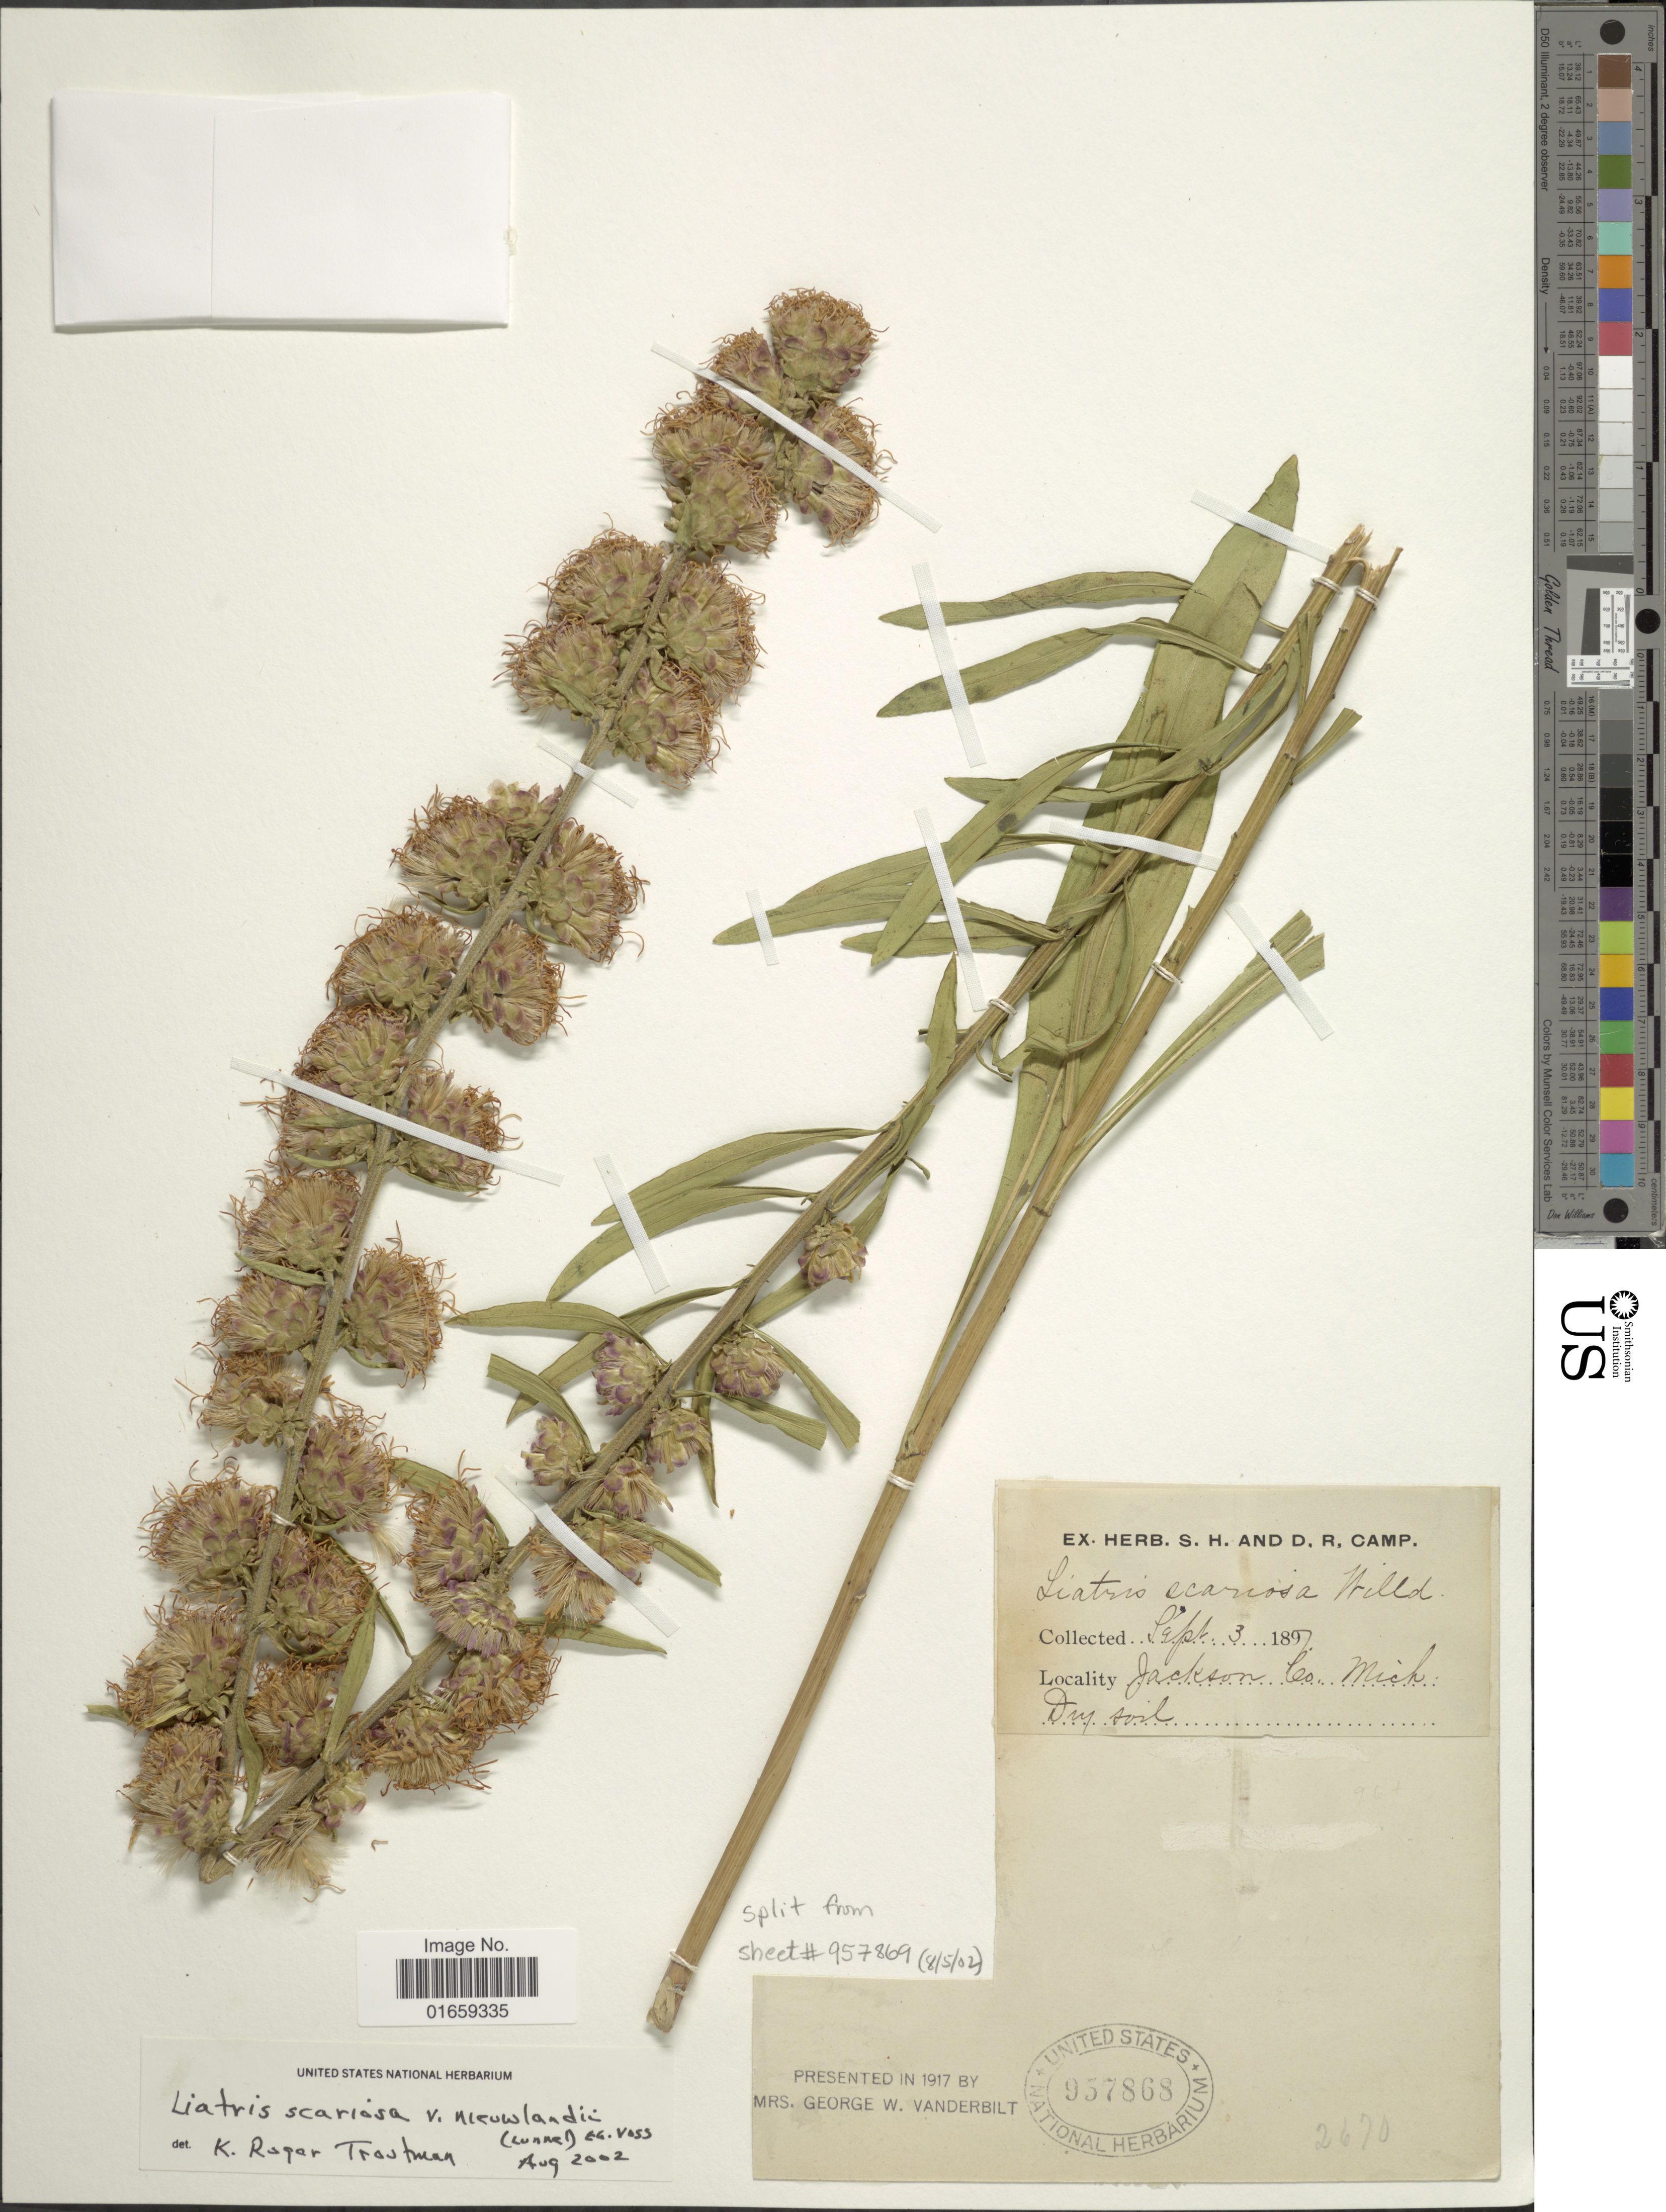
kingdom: Plantae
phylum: Tracheophyta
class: Magnoliopsida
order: Asterales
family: Asteraceae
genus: Liatris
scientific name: Liatris scariosa var. nieuwlandii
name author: (Lunell) E.G. Voss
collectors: ex herb. S. H and D. R. Camp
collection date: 1897-09-03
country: United States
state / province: Michigan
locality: Jackson Co.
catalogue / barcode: US 957868